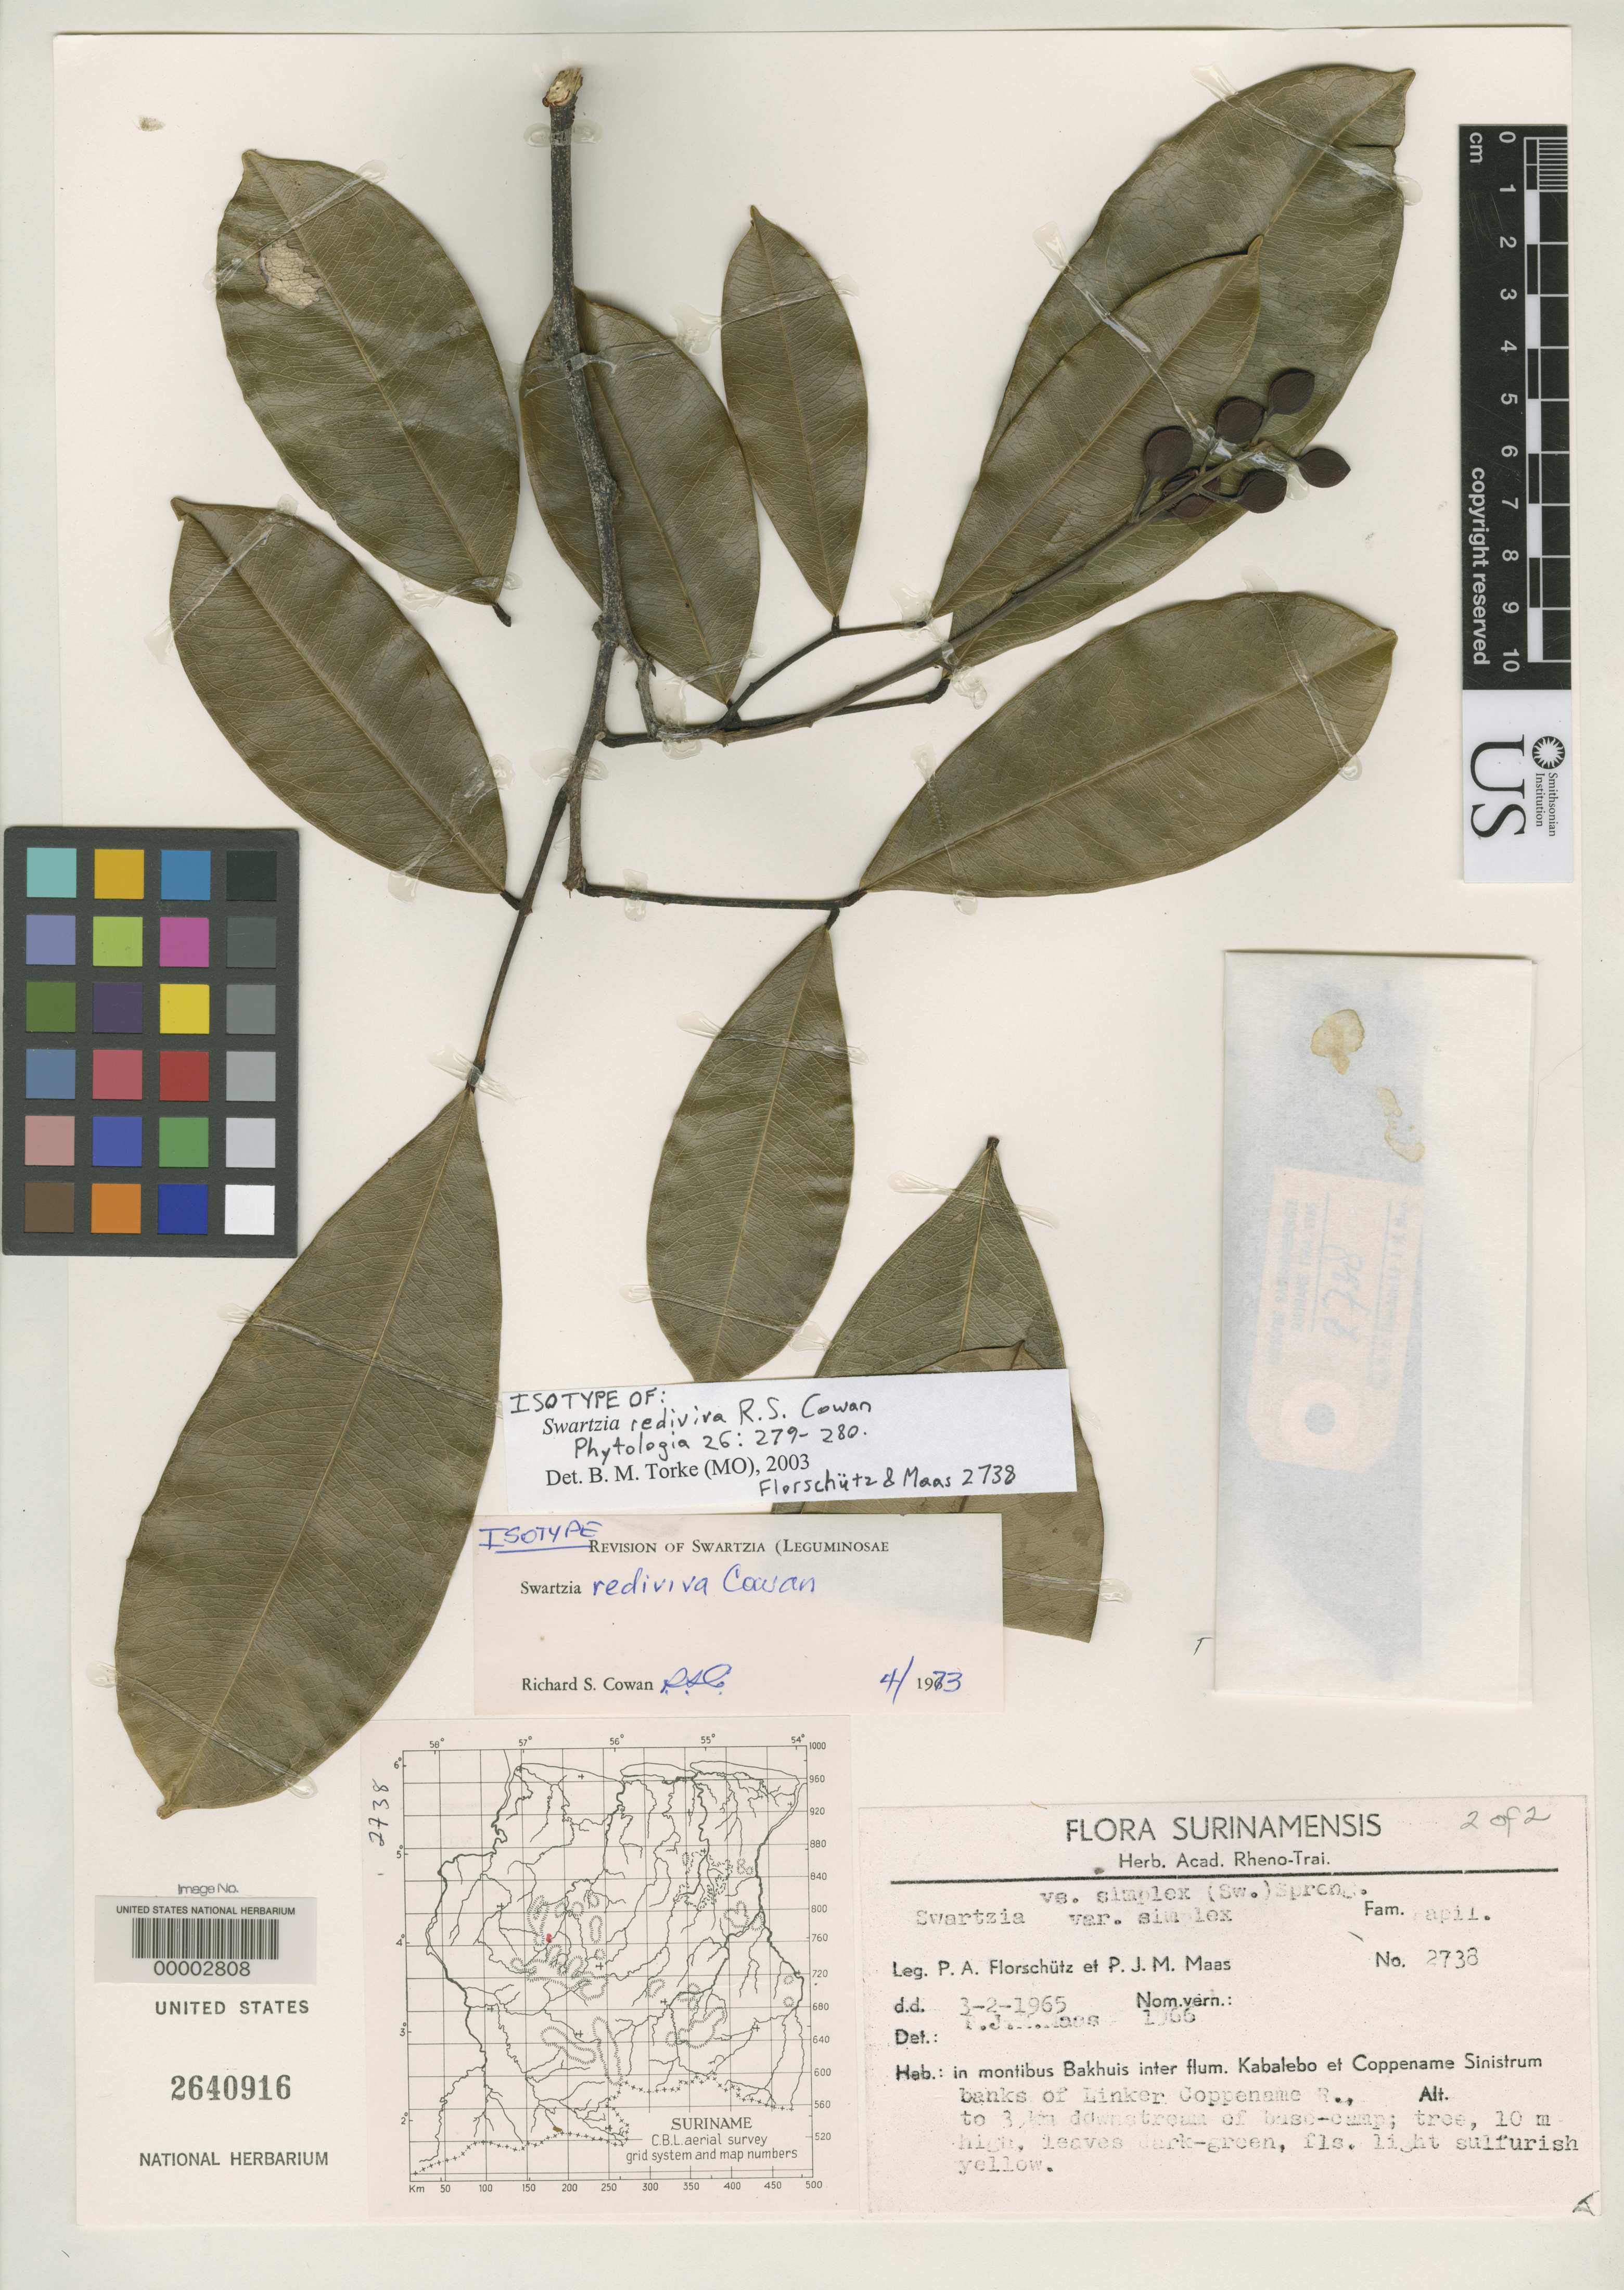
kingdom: Plantae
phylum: Tracheophyta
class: Magnoliopsida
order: Fabales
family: Fabaceae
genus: Swartzia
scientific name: Swartzia rediviva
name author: R.S. Cowan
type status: Isotype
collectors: P. Florschütz & P. Maas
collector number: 2738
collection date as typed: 03 Feb 1965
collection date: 1965-02-03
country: Suriname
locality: Banks linker Coppename River. [Left bank of Coppename River]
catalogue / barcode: US 2640916